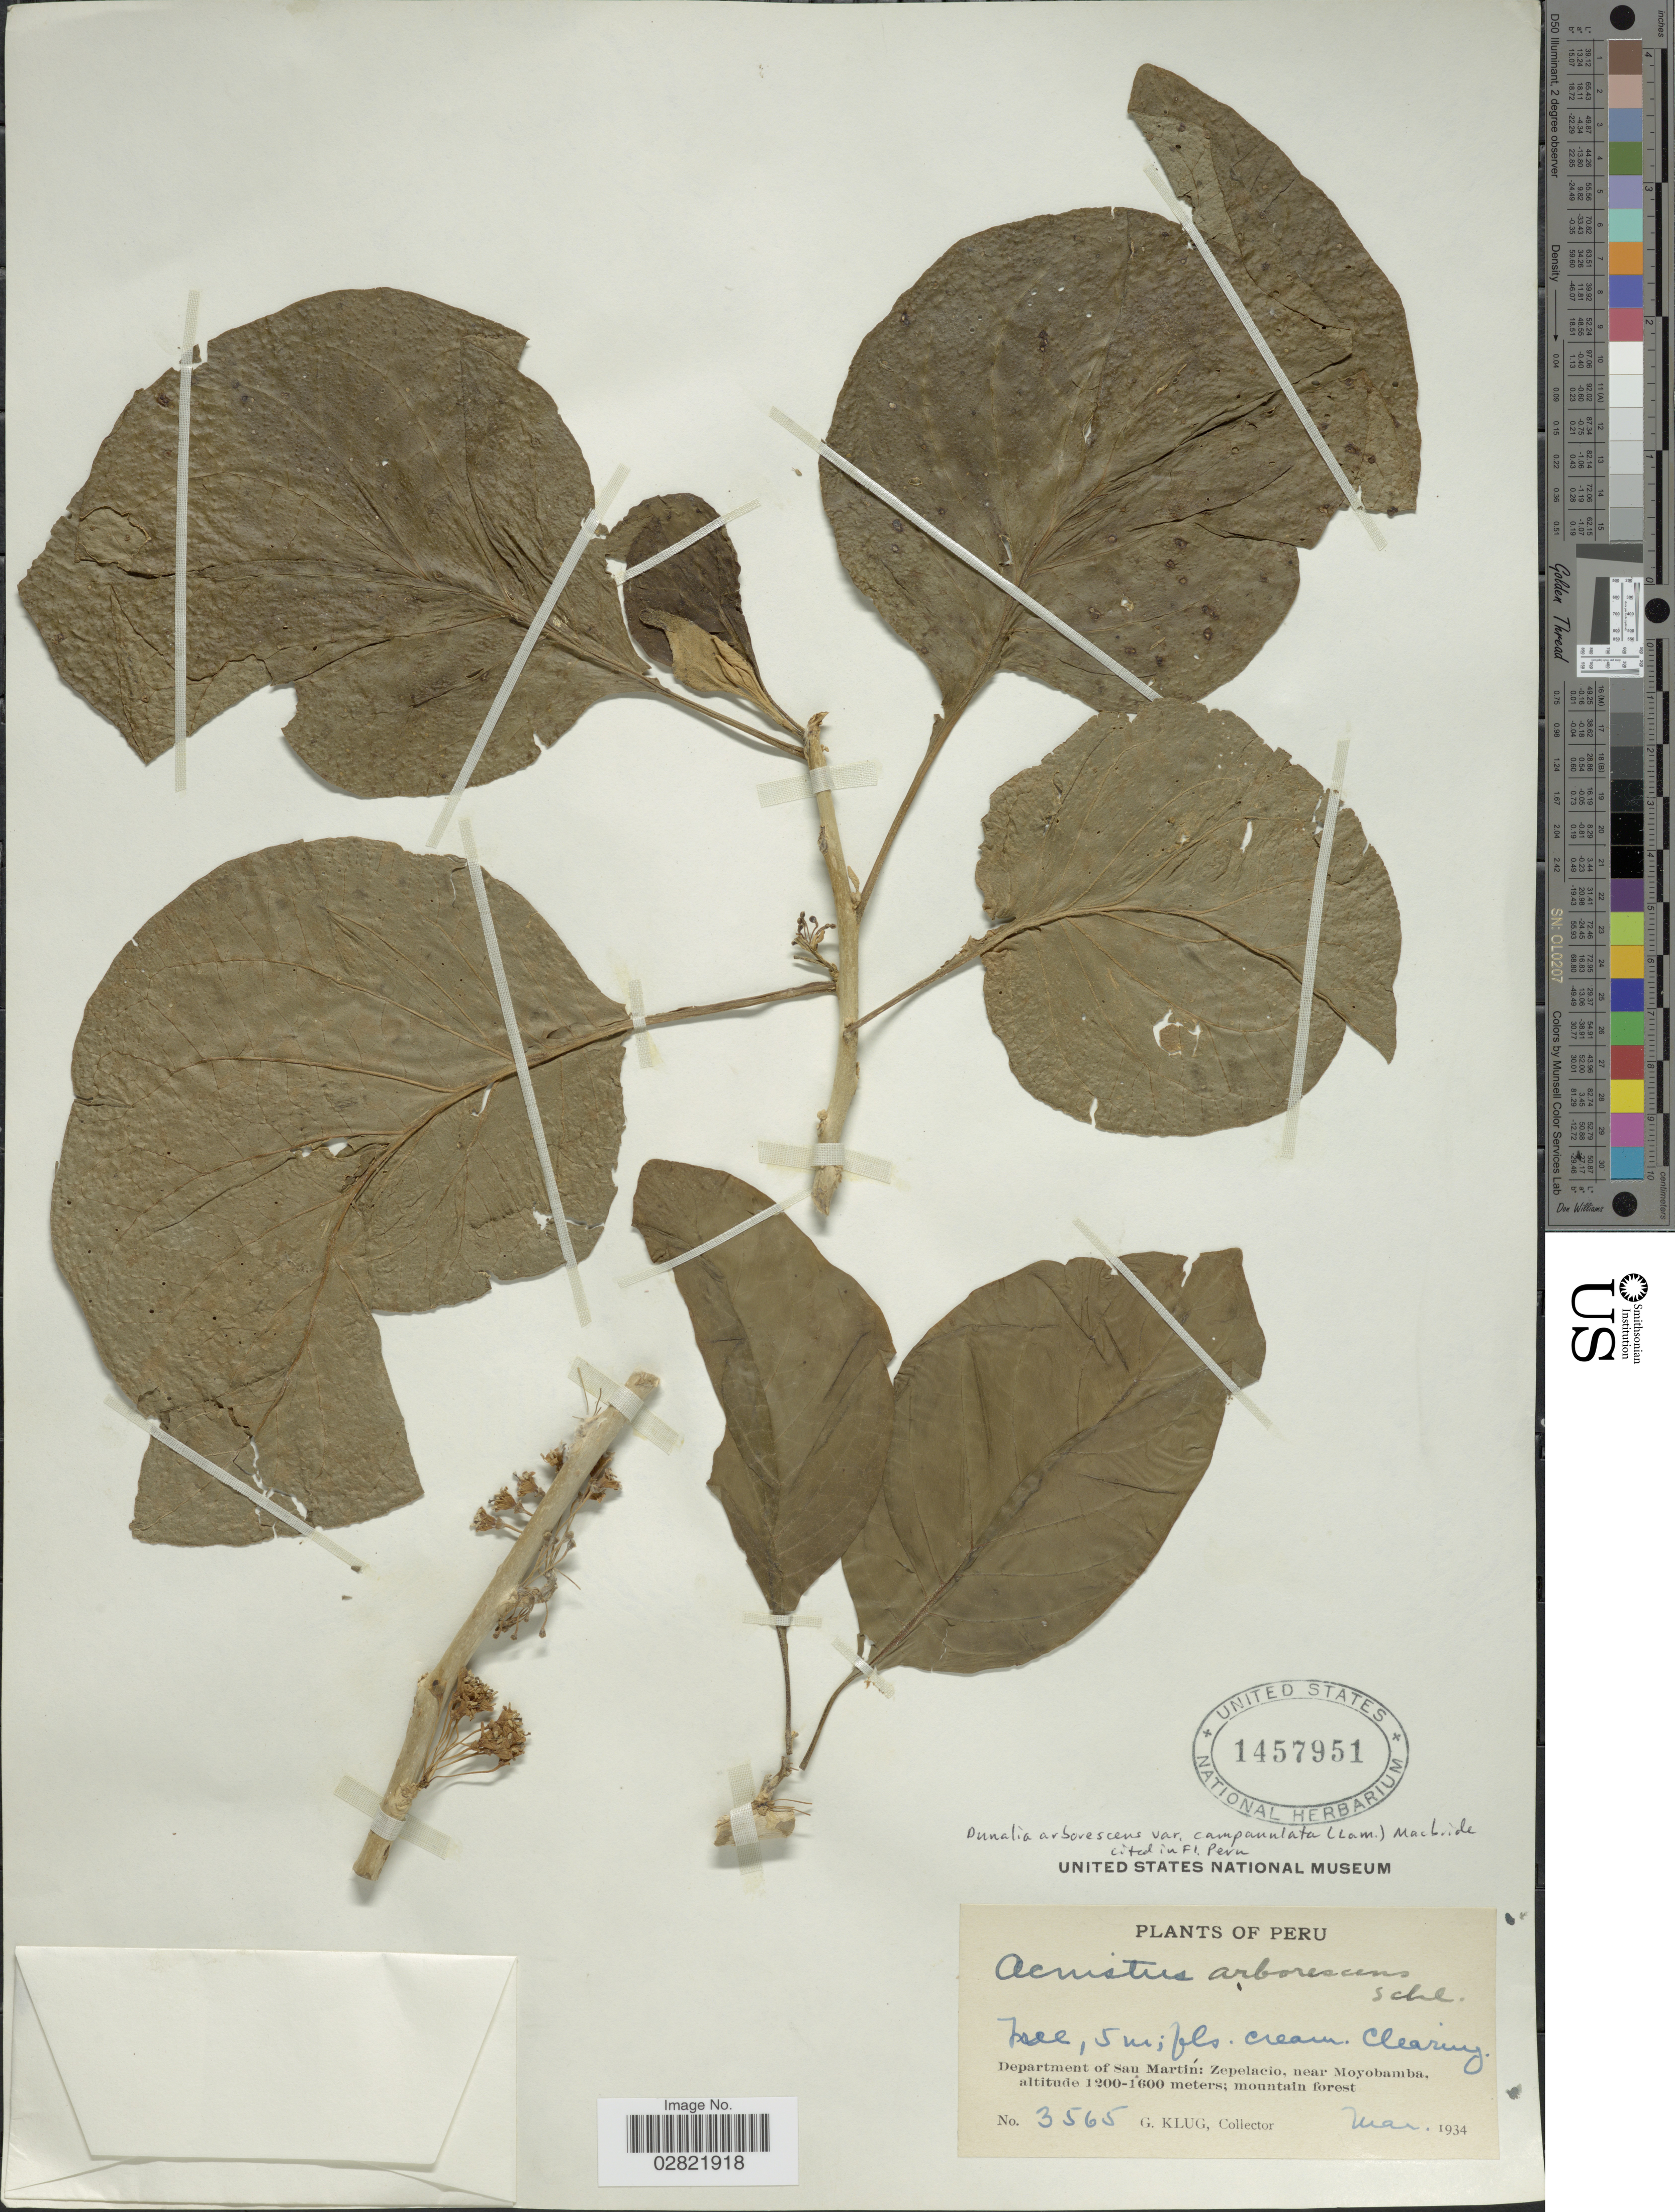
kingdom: Plantae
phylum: Tracheophyta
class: Magnoliopsida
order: Solanales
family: Solanaceae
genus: Acnistus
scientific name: Acnistus arborescens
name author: (L.) Schltdl.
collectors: G. Klug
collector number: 3565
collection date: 1934-03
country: Peru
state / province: San Martín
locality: Department of San Martín: Zepelacio, near Moyobamba.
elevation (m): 1200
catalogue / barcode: US 1457951